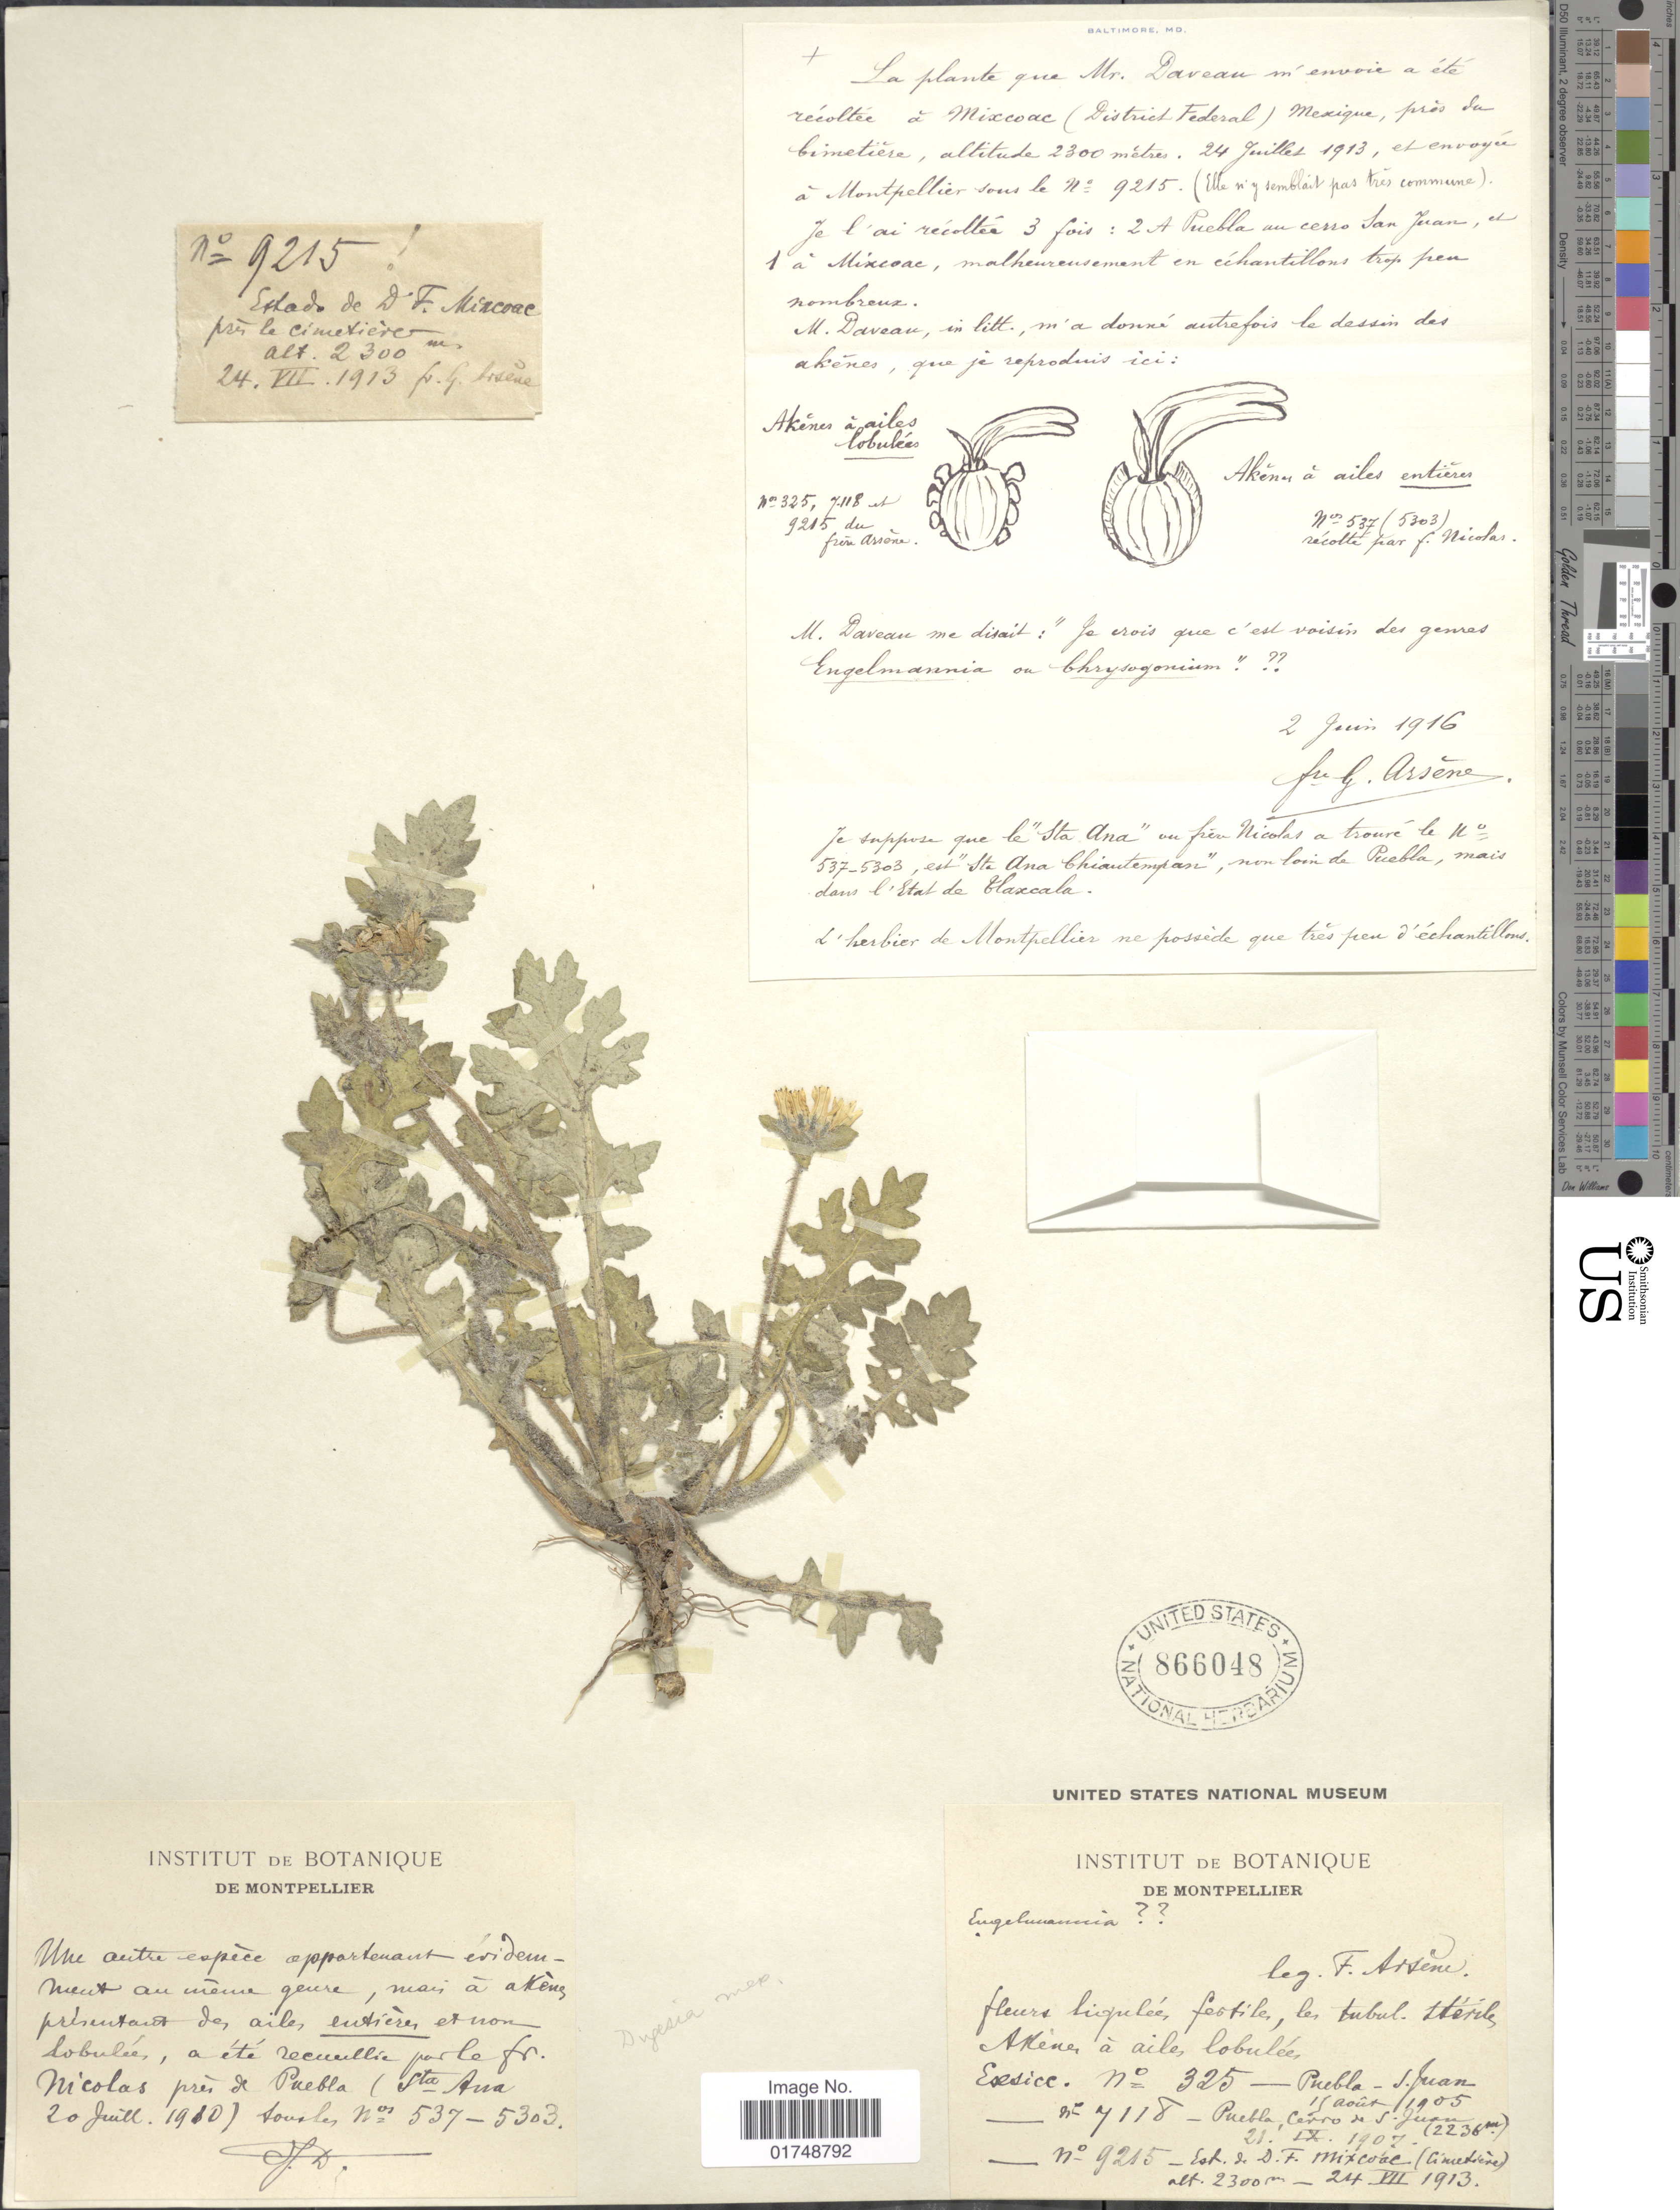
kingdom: Plantae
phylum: Tracheophyta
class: Magnoliopsida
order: Asterales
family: Asteraceae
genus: Dugesia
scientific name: Dugesia mexicana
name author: A. Gray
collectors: Bro. G. Arsène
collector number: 9215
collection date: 1913-07-24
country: Mexico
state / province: México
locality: Est. de D. F. Mixcoac (Cimetiere)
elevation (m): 2300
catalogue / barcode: US 866048-3